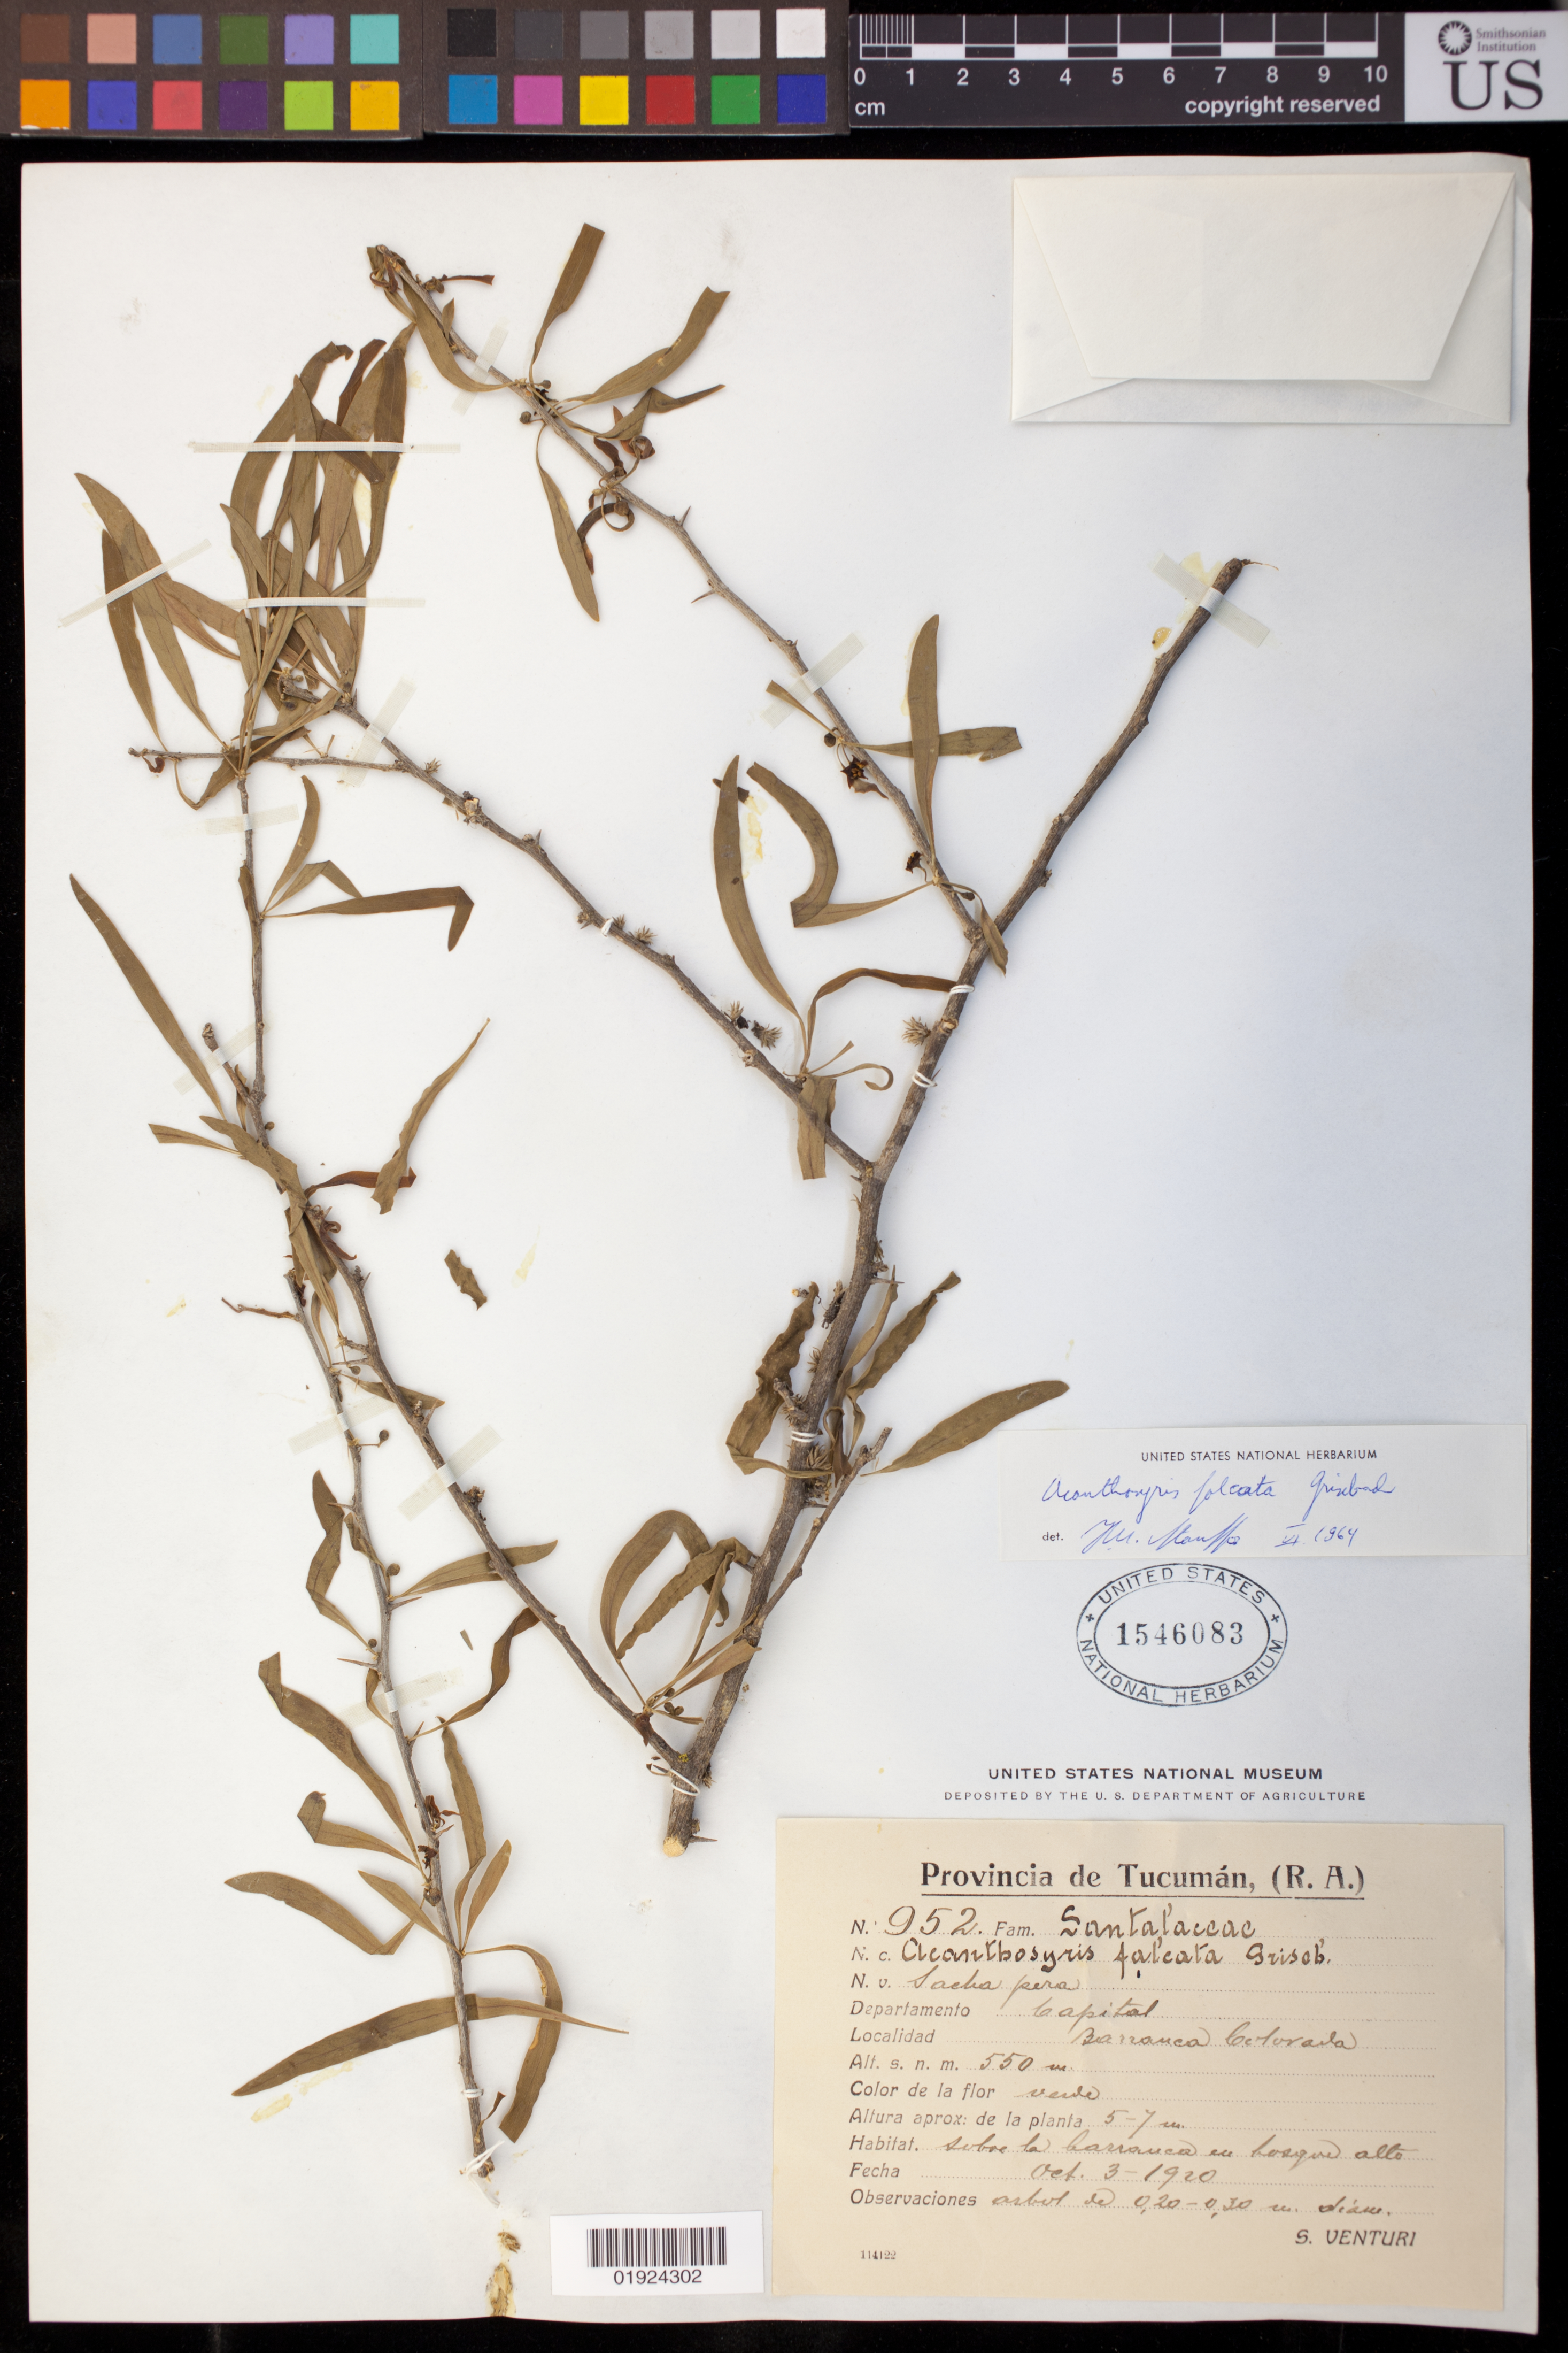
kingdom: Plantae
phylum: Tracheophyta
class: Magnoliopsida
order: Santalales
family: Cervantesiaceae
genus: Acanthosyris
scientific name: Acanthosyris falcata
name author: Griseb.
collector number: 952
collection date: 1920-10-03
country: Argentina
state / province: Tucuman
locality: Departamento Capital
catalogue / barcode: US 1546083